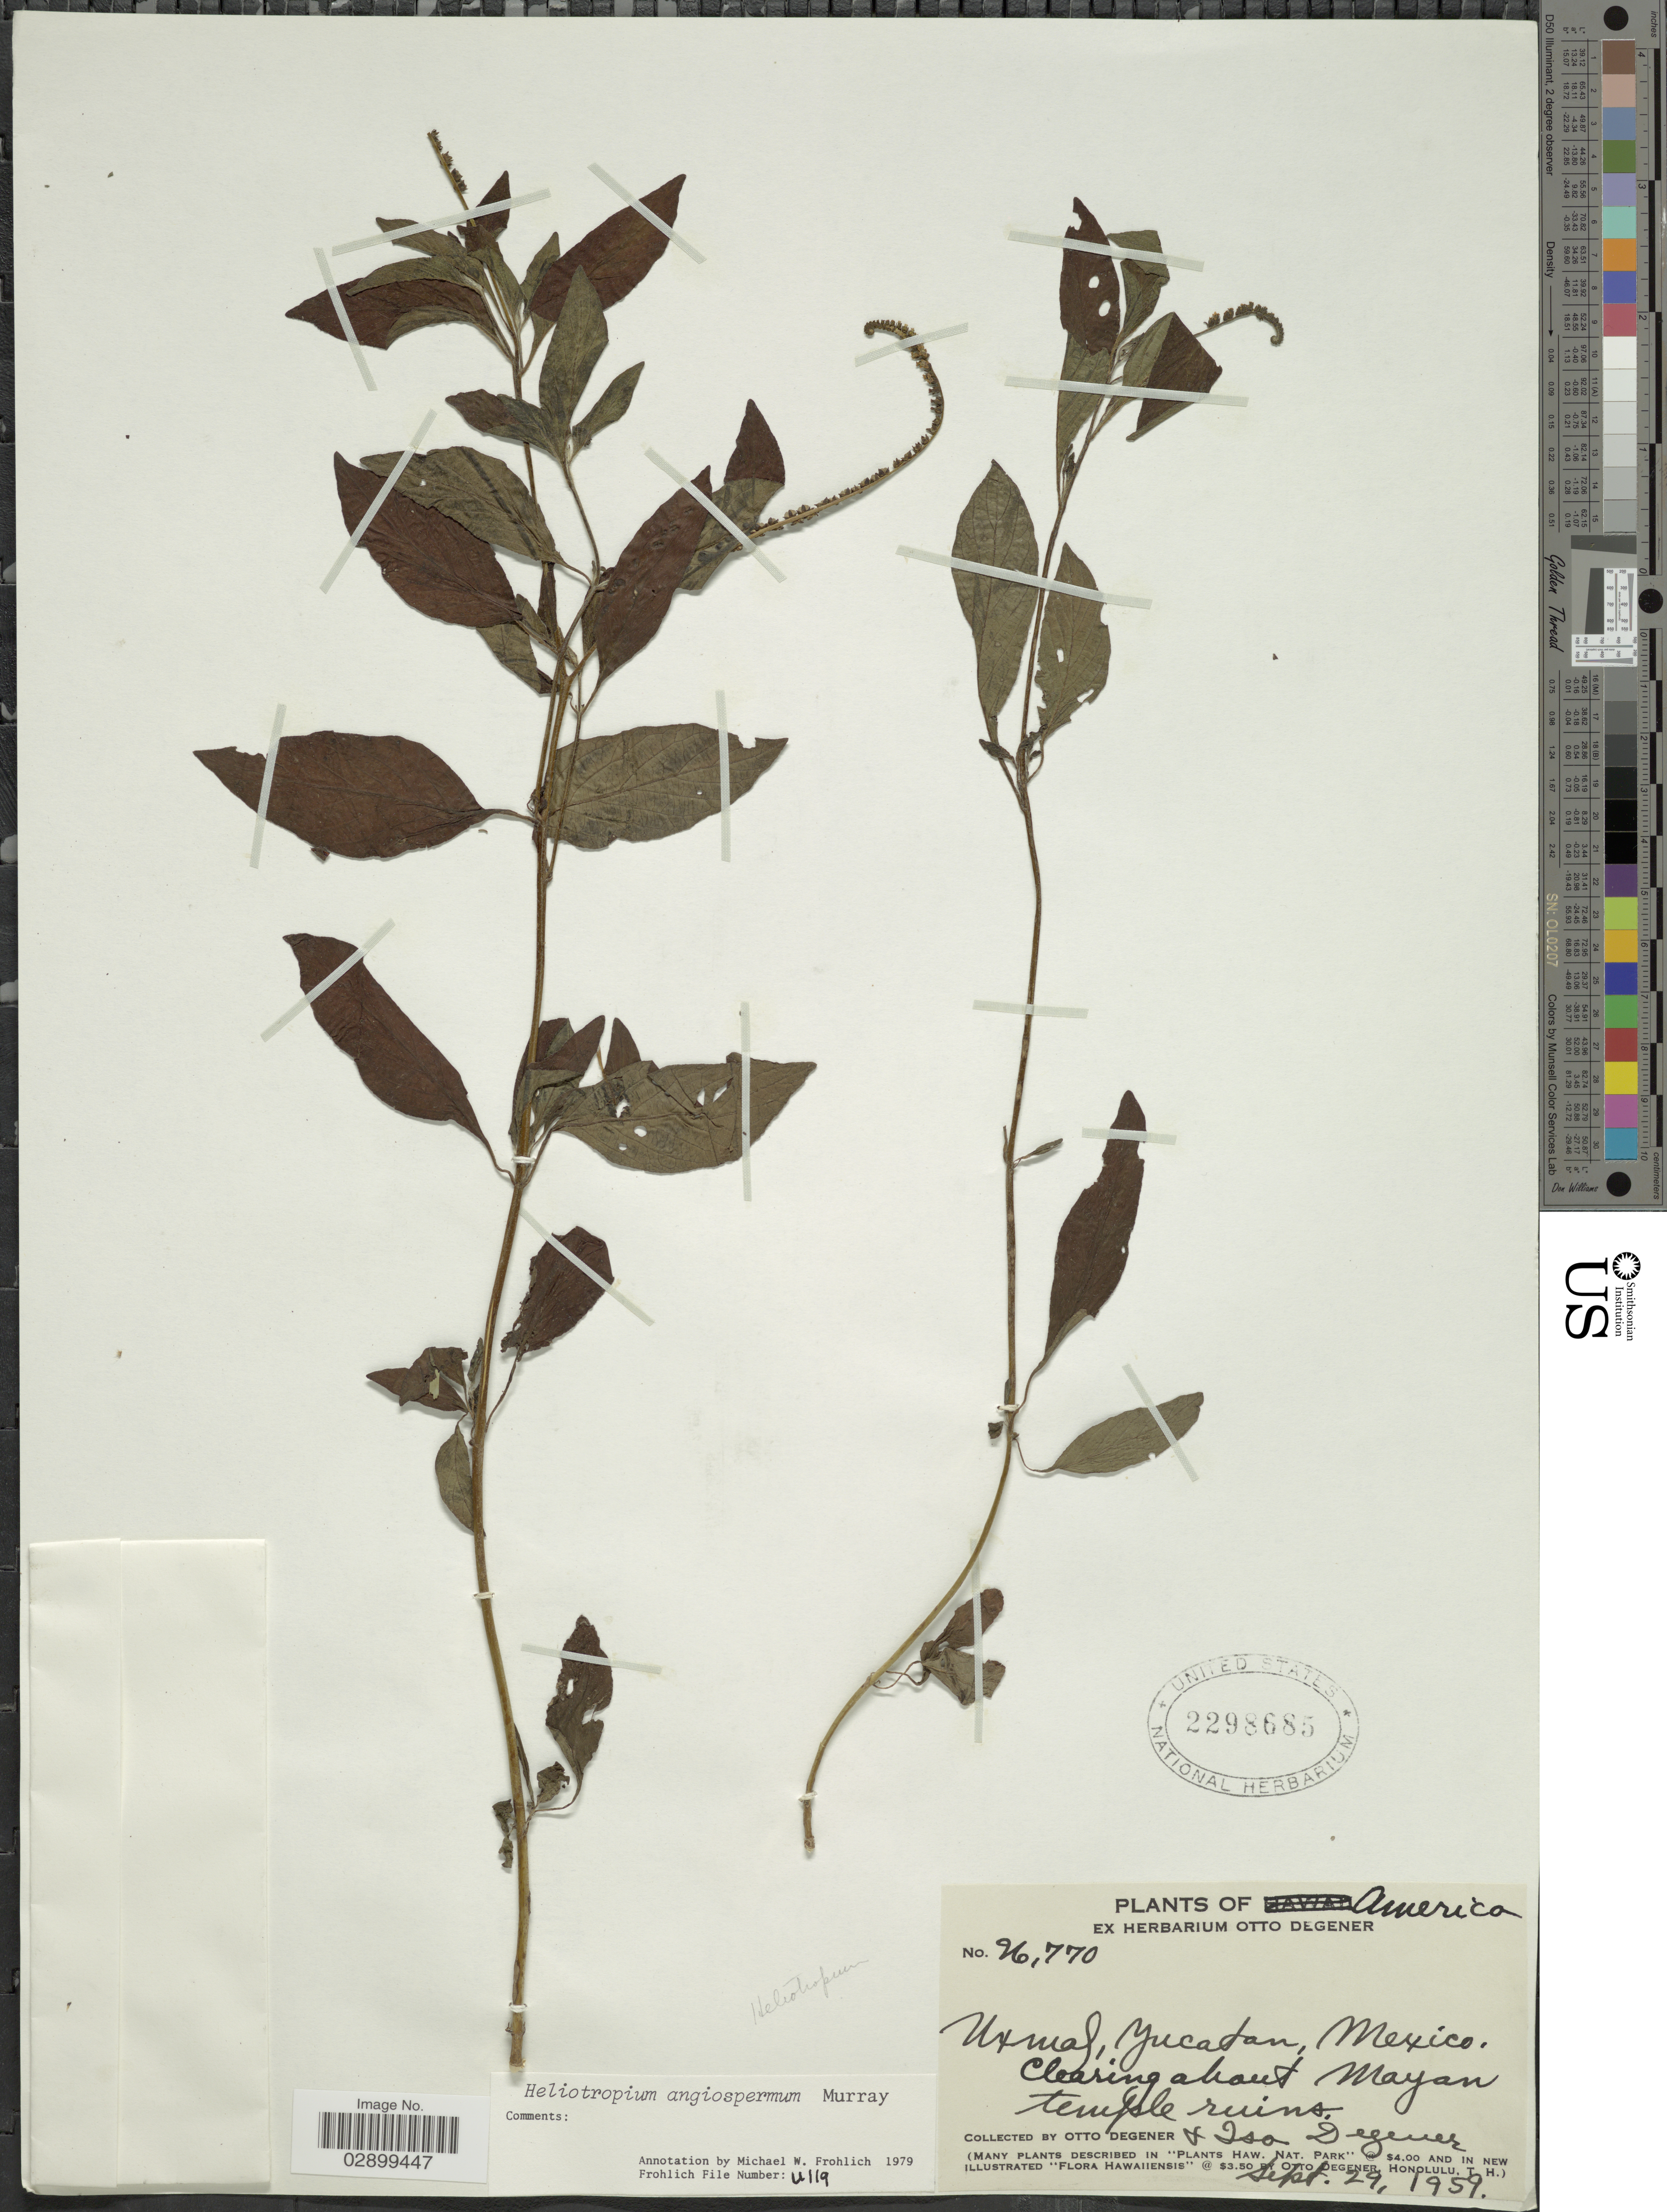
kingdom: Plantae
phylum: Tracheophyta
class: Magnoliopsida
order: Boraginales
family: Heliotropiaceae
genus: Heliotropium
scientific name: Heliotropium angiospermum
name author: Murray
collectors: O. Degener & I. Degener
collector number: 26770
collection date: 1959-09-29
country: Mexico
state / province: Yucatán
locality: Uxmal, clearing about Mayan temple ruins.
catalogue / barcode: US 2298685